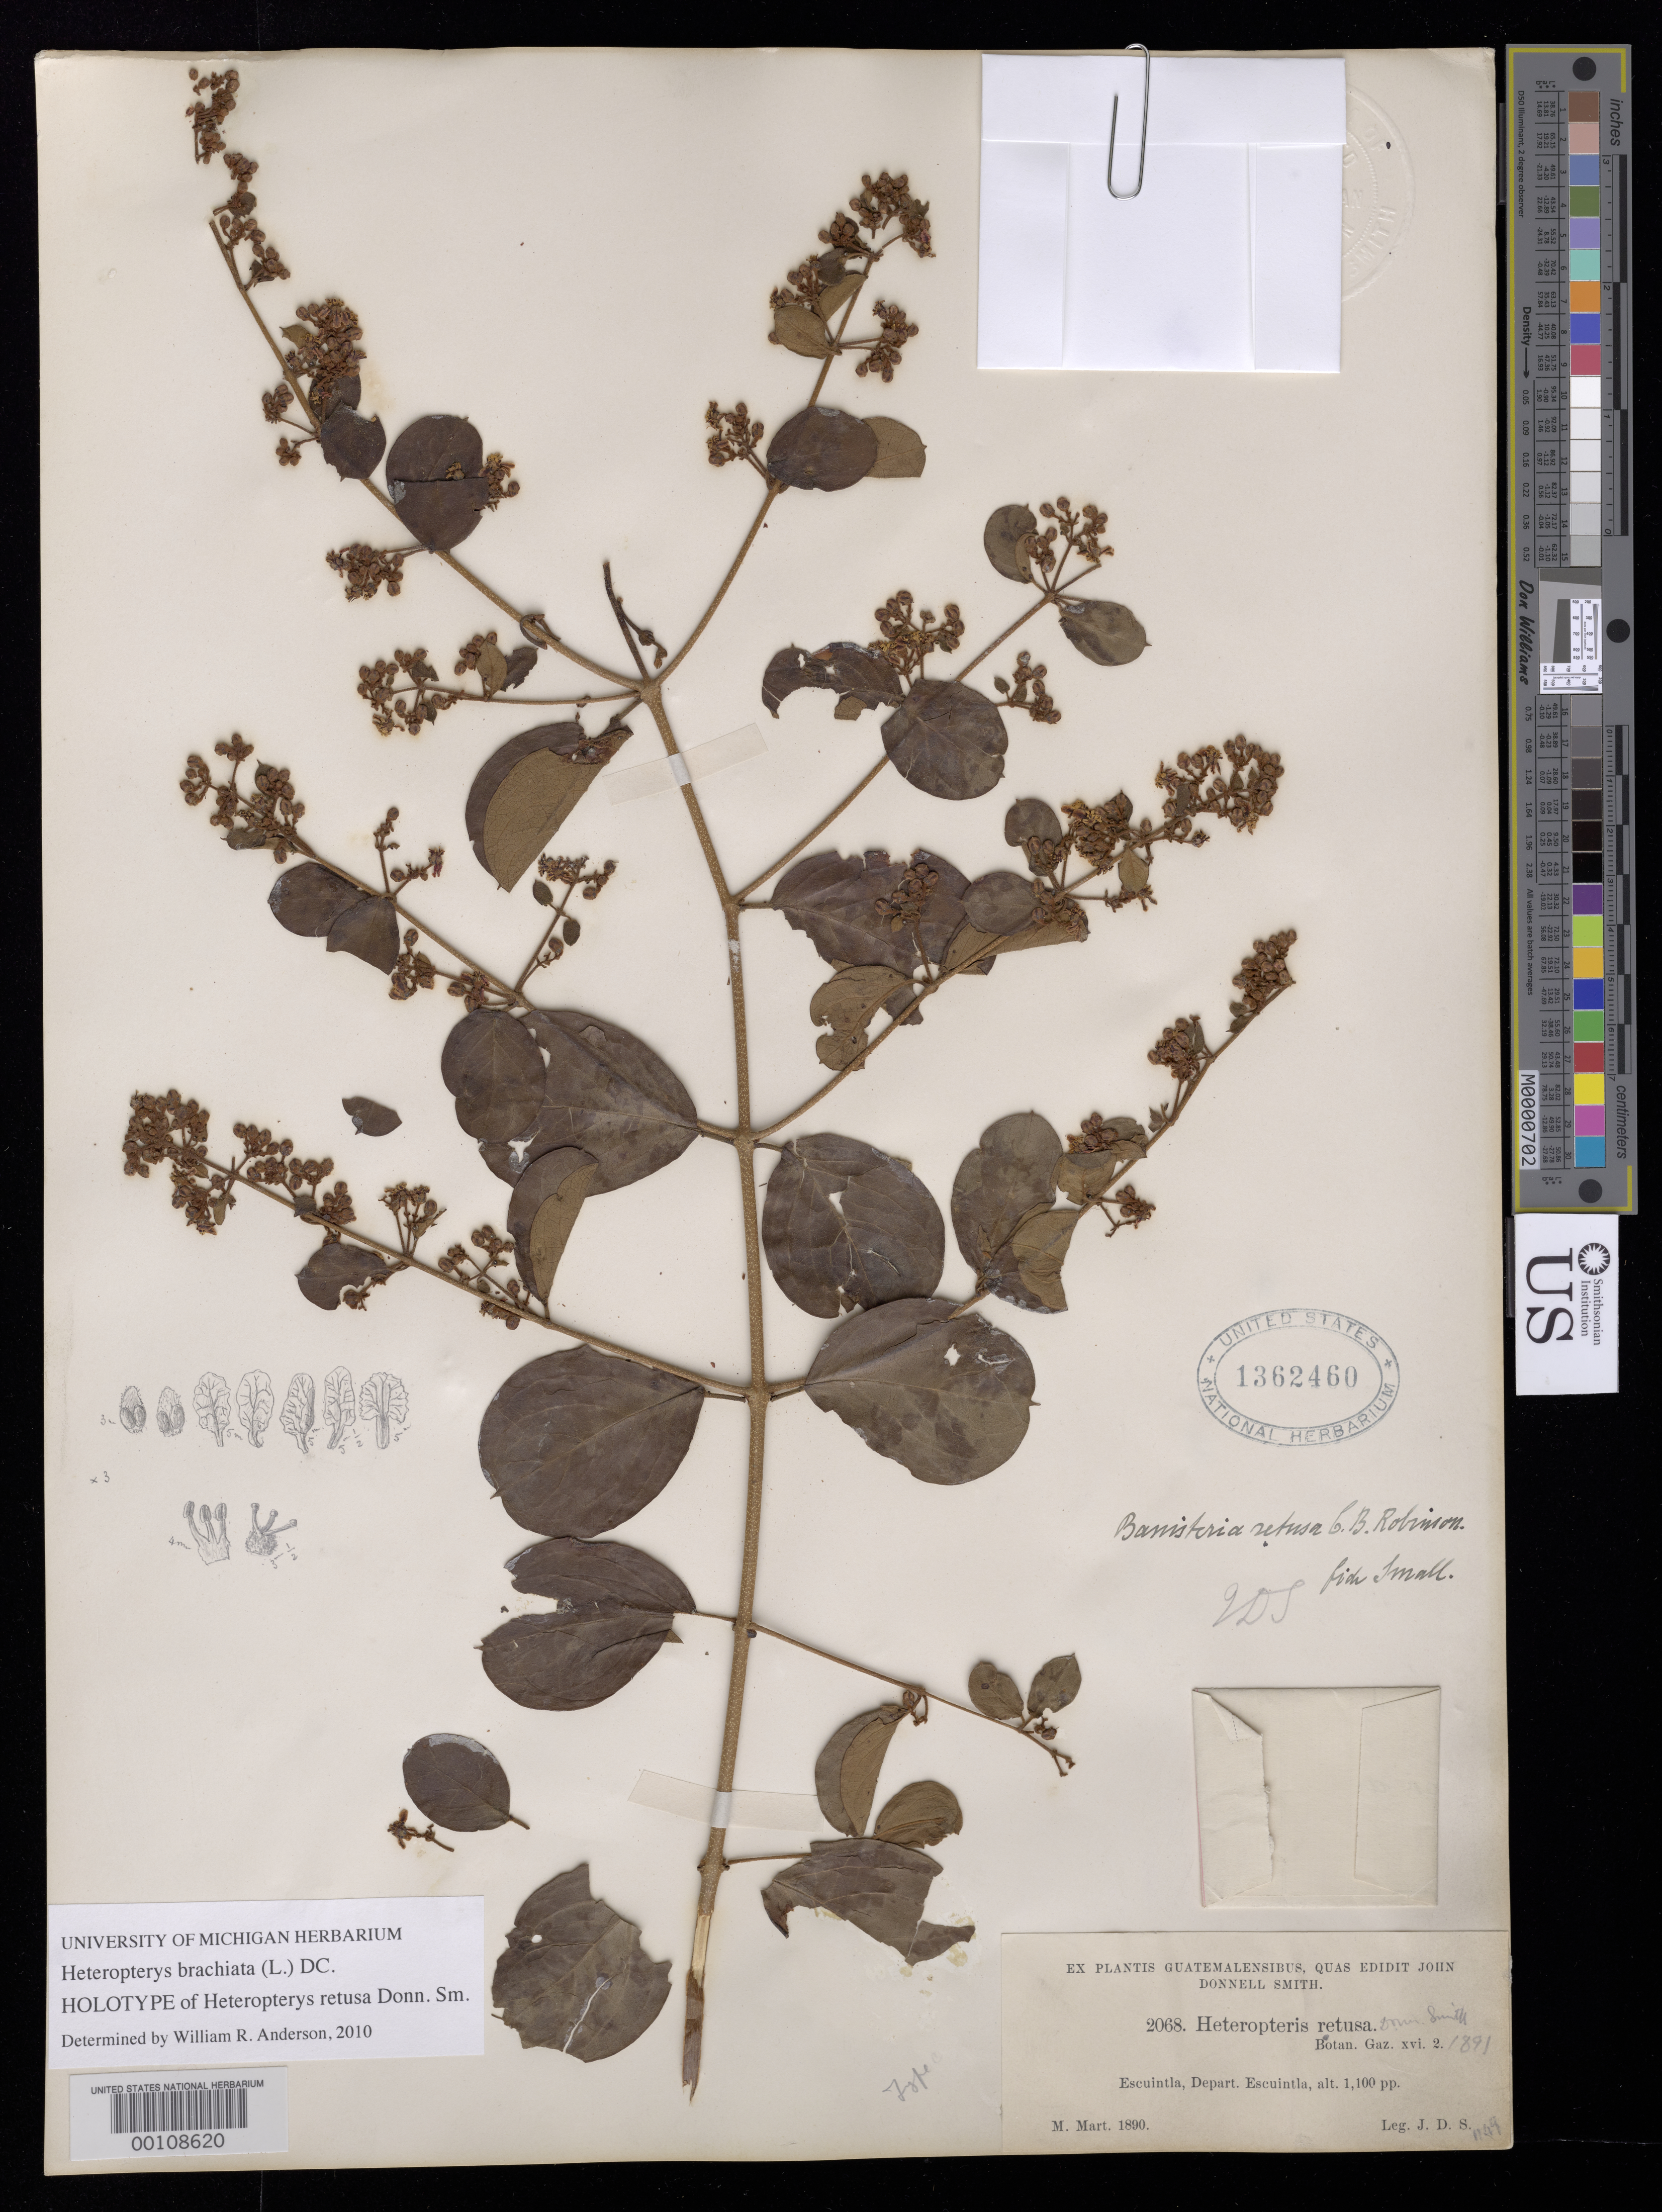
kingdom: Plantae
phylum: Tracheophyta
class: Magnoliopsida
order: Malpighiales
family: Malpighiaceae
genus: Heteropterys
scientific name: Heteropterys retusa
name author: Donn. Sm.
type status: Holotype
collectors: J. Donnell Smith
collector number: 2068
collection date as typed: Mar 1890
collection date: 1890-03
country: Guatemala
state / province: Escuintla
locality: Escuintla.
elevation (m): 335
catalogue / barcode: US 1362460